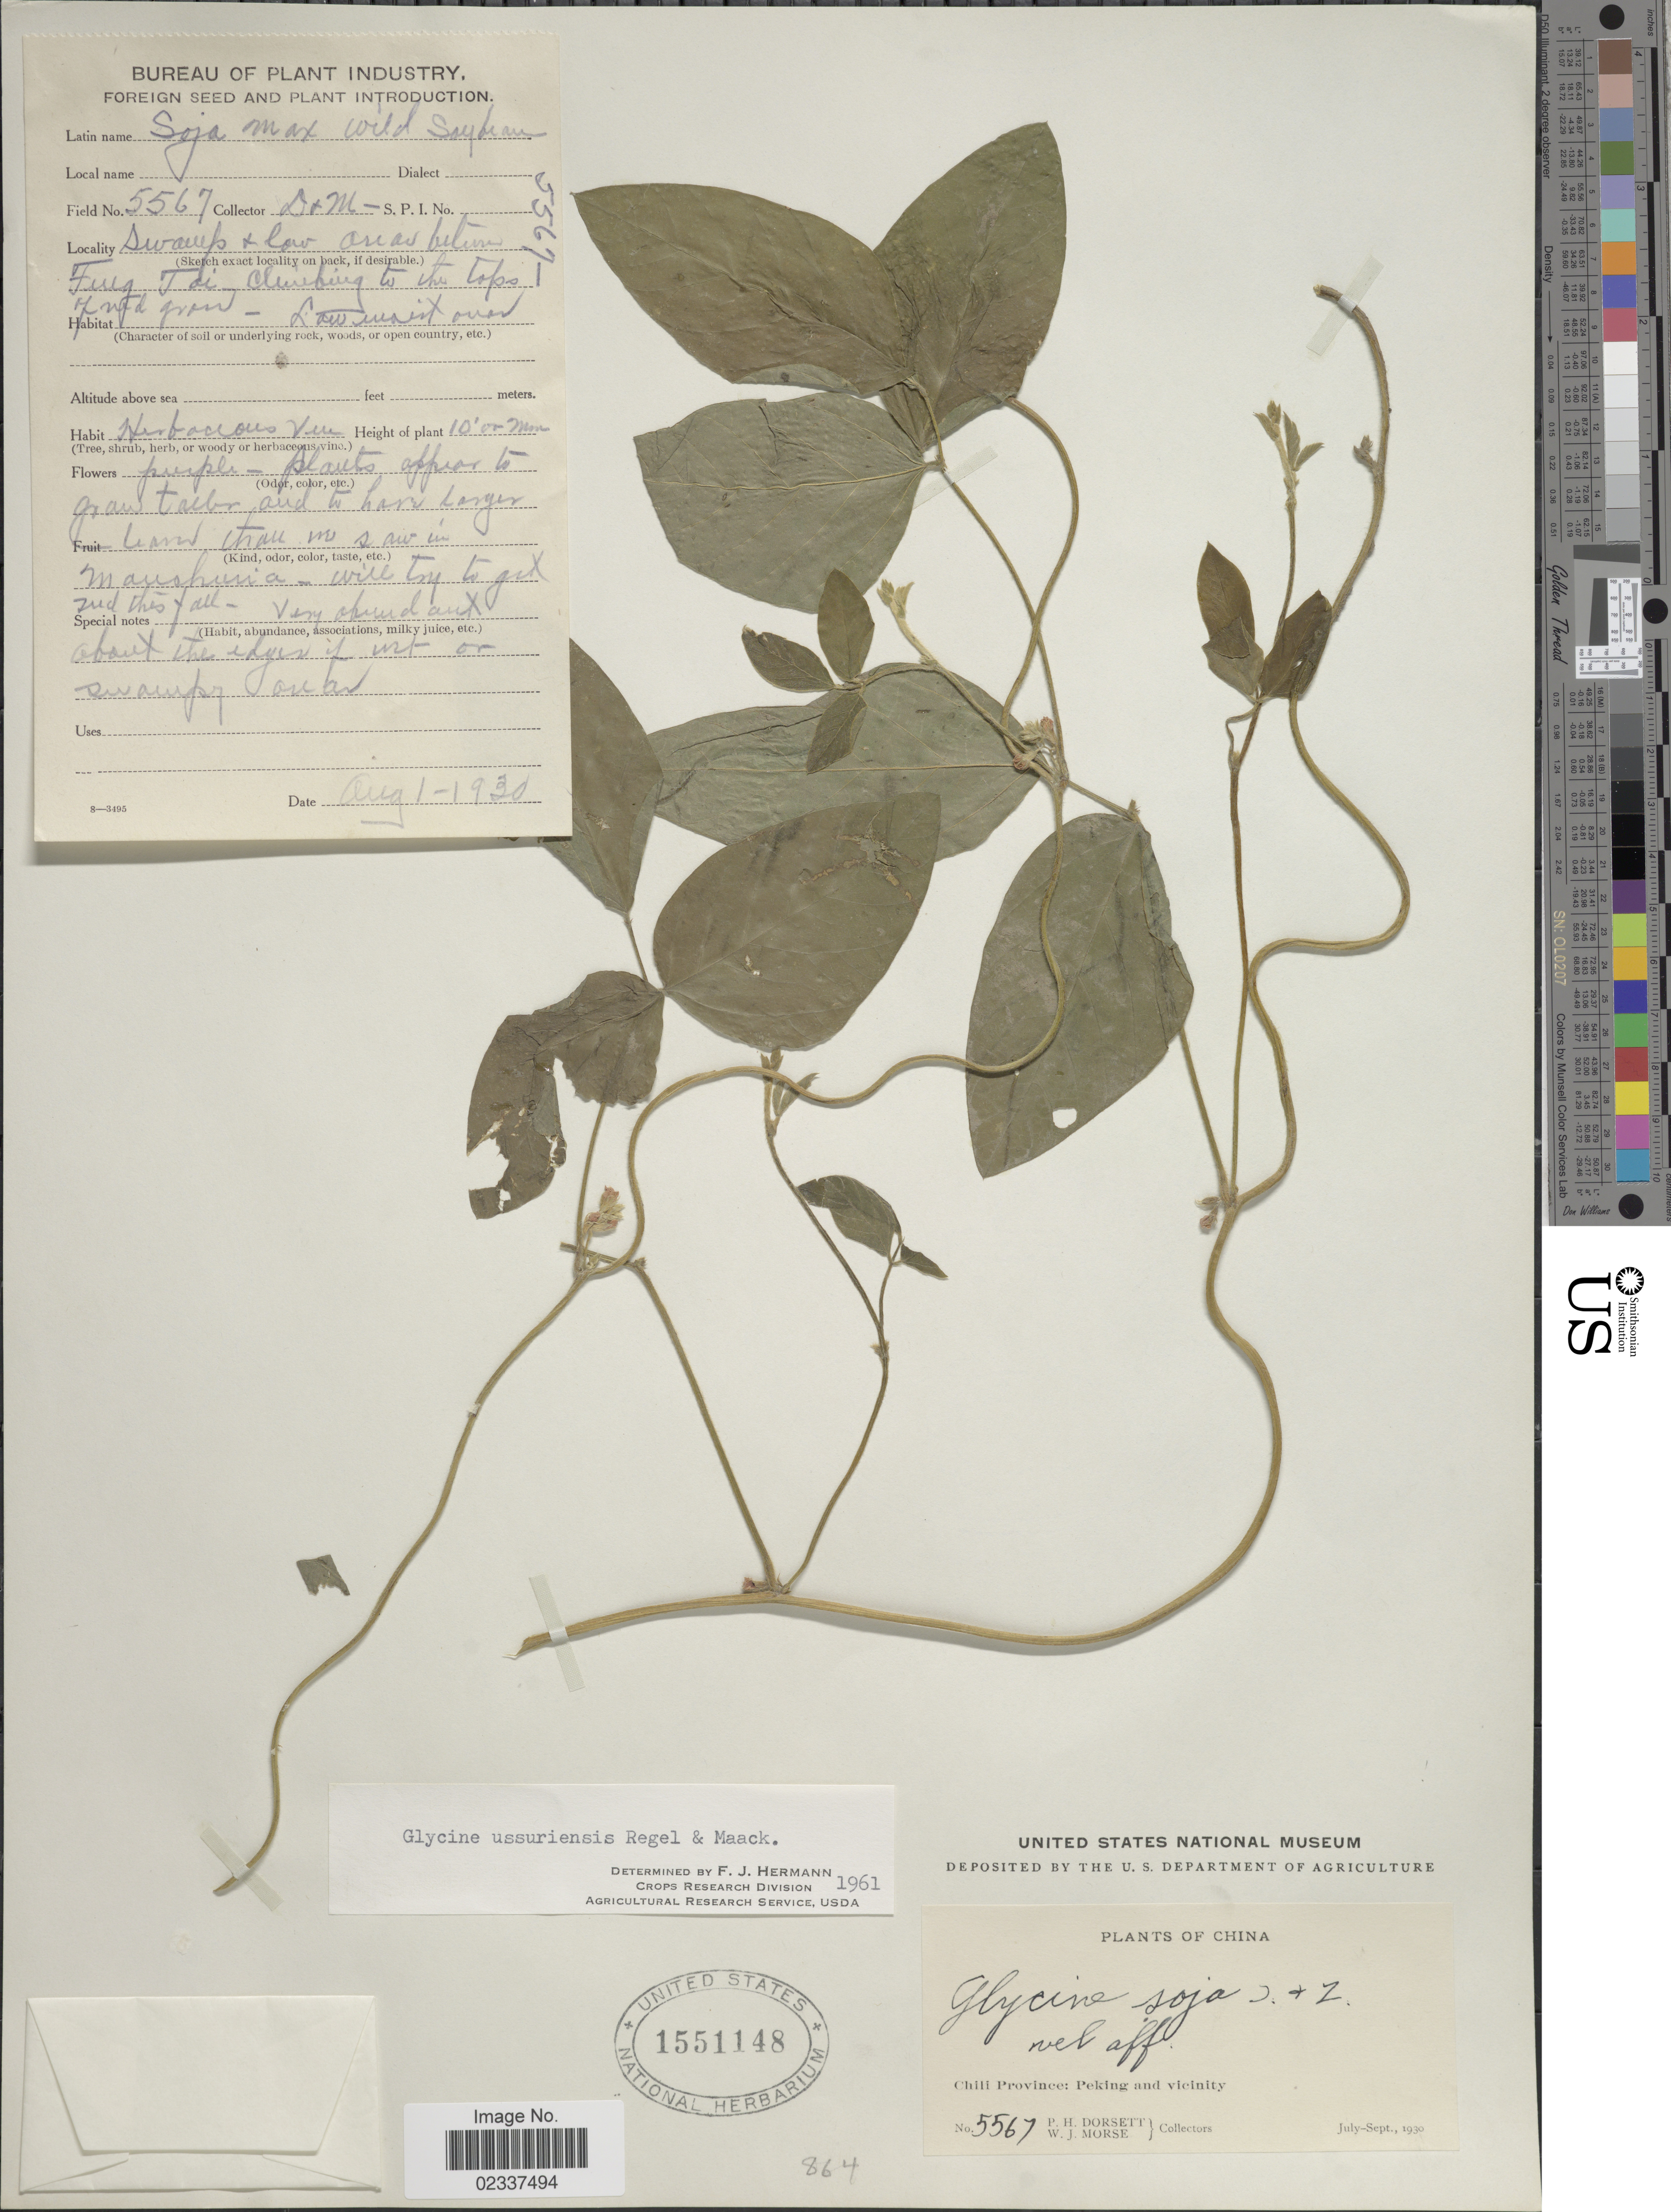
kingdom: Plantae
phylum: Tracheophyta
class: Magnoliopsida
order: Fabales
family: Fabaceae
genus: Glycine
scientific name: Glycine soja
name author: Siebold & Zucc.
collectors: P. H. Dorsett & W. J. Morse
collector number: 5567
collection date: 1930-08-01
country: China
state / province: Beijing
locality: Chili Province: Peking and vicinity Swamp & Low areas between Fuig Toi climbing to the tops of ned gran [interpreted]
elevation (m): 1000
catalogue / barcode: US 1551148